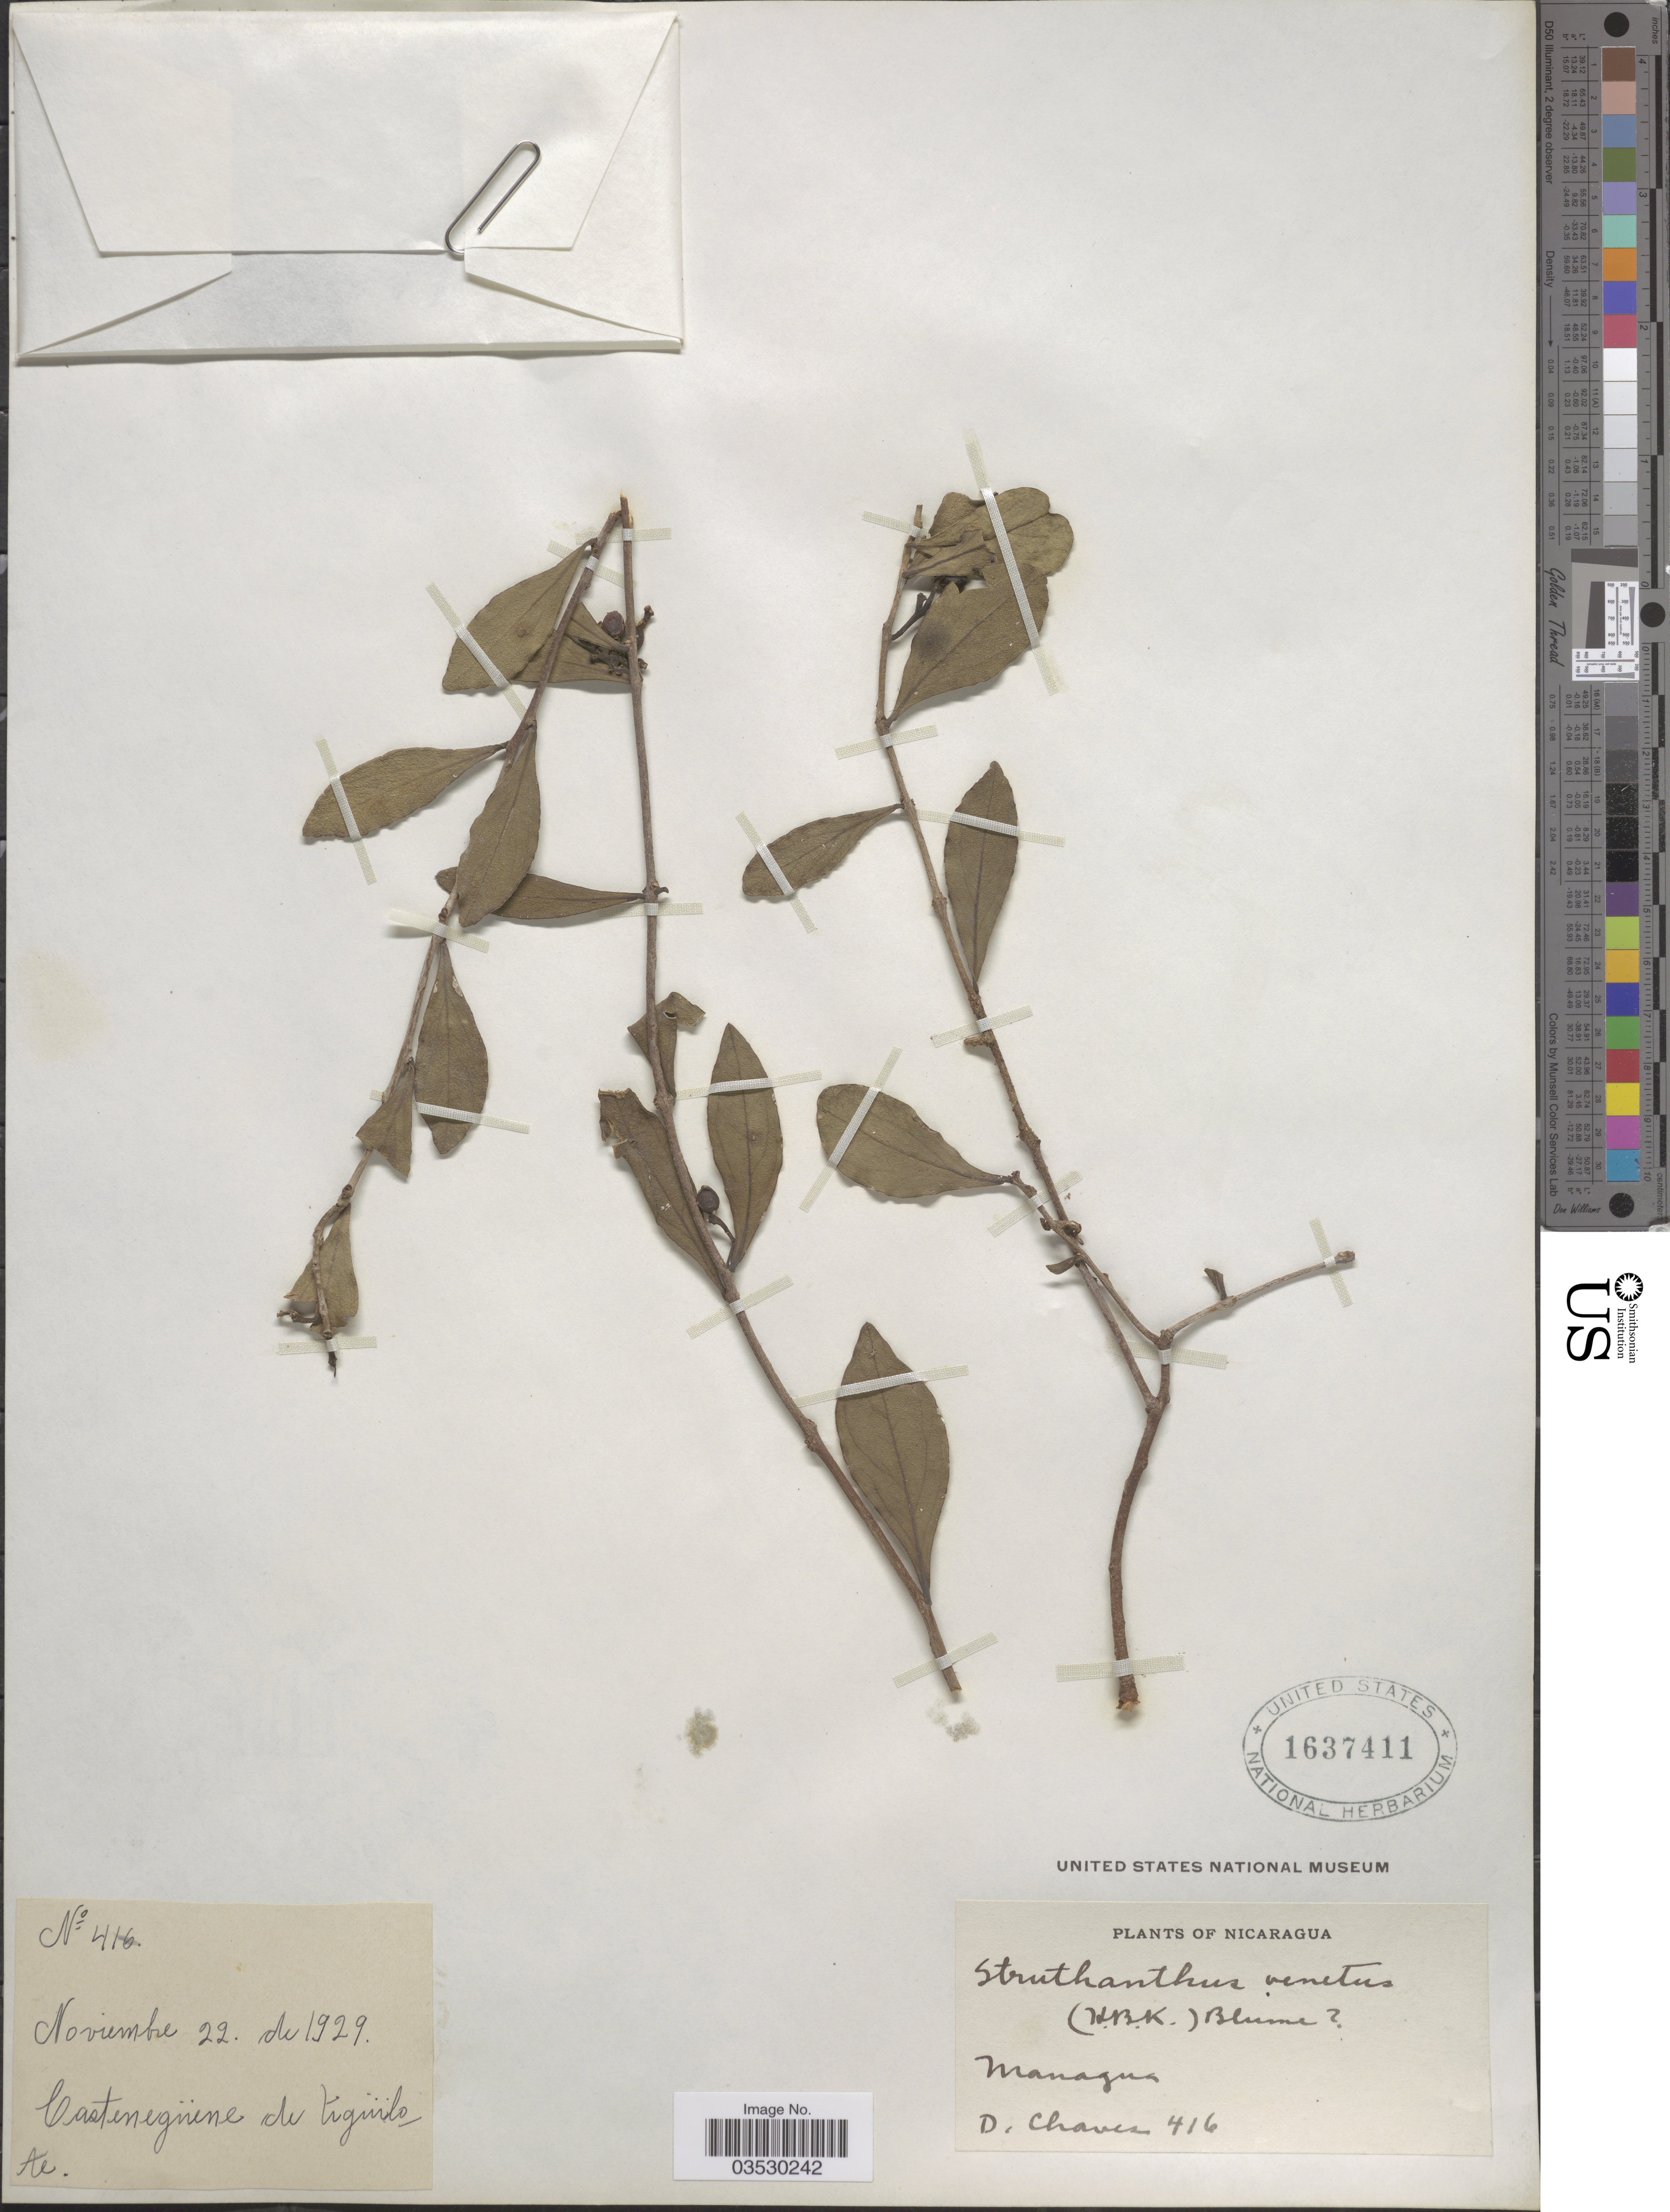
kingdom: Plantae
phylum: Tracheophyta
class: Magnoliopsida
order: Santalales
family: Loranthaceae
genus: Struthanthus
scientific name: Struthanthus venetus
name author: (Kunth) Blume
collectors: D. Chaves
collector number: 416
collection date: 1929-11-22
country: Nicaragua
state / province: Managua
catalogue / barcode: US 1637411